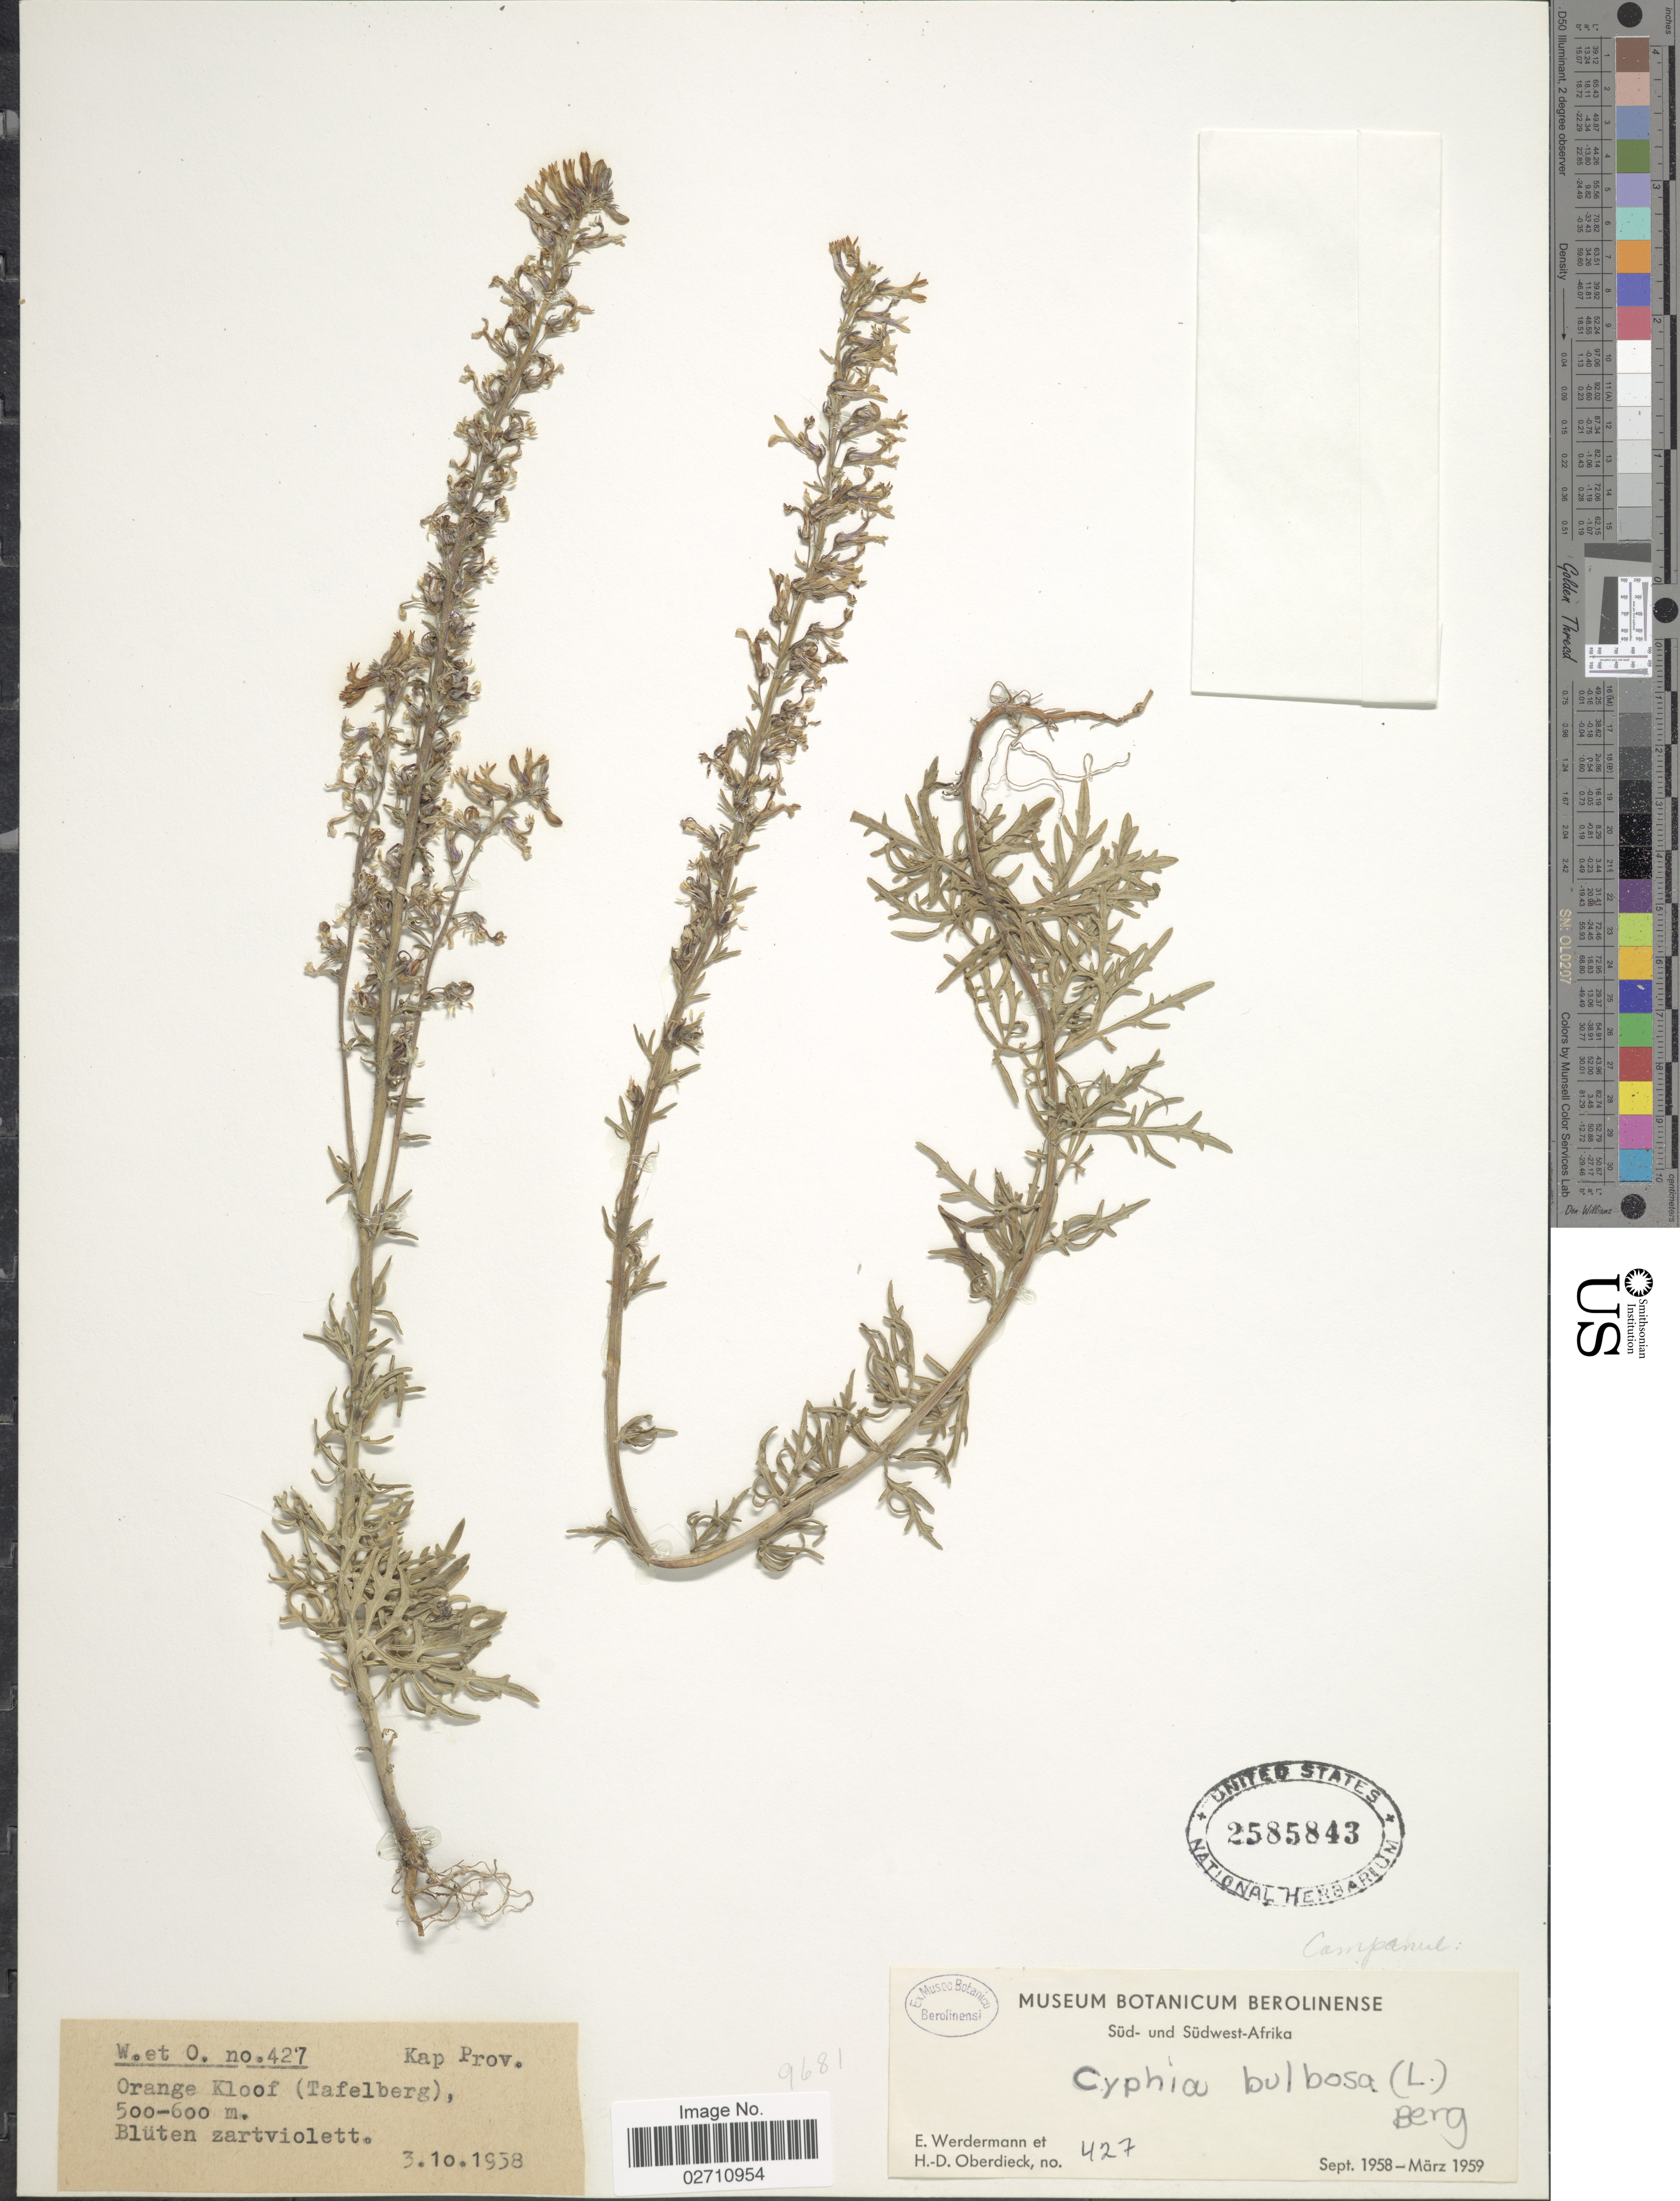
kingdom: Plantae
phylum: Tracheophyta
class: Magnoliopsida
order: Asterales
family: Campanulaceae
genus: Cyphia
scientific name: Cyphia bulbosa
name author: (L.) P.J. Bergius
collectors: E. Werdermann & H. Oberdieck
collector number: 427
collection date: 1958-09/1959-03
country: South Africa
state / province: Western Cape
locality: Kap prov., Orange Kloof (Tafelberg) Sud- und Sudwest-Afrika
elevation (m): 500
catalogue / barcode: US 2585843